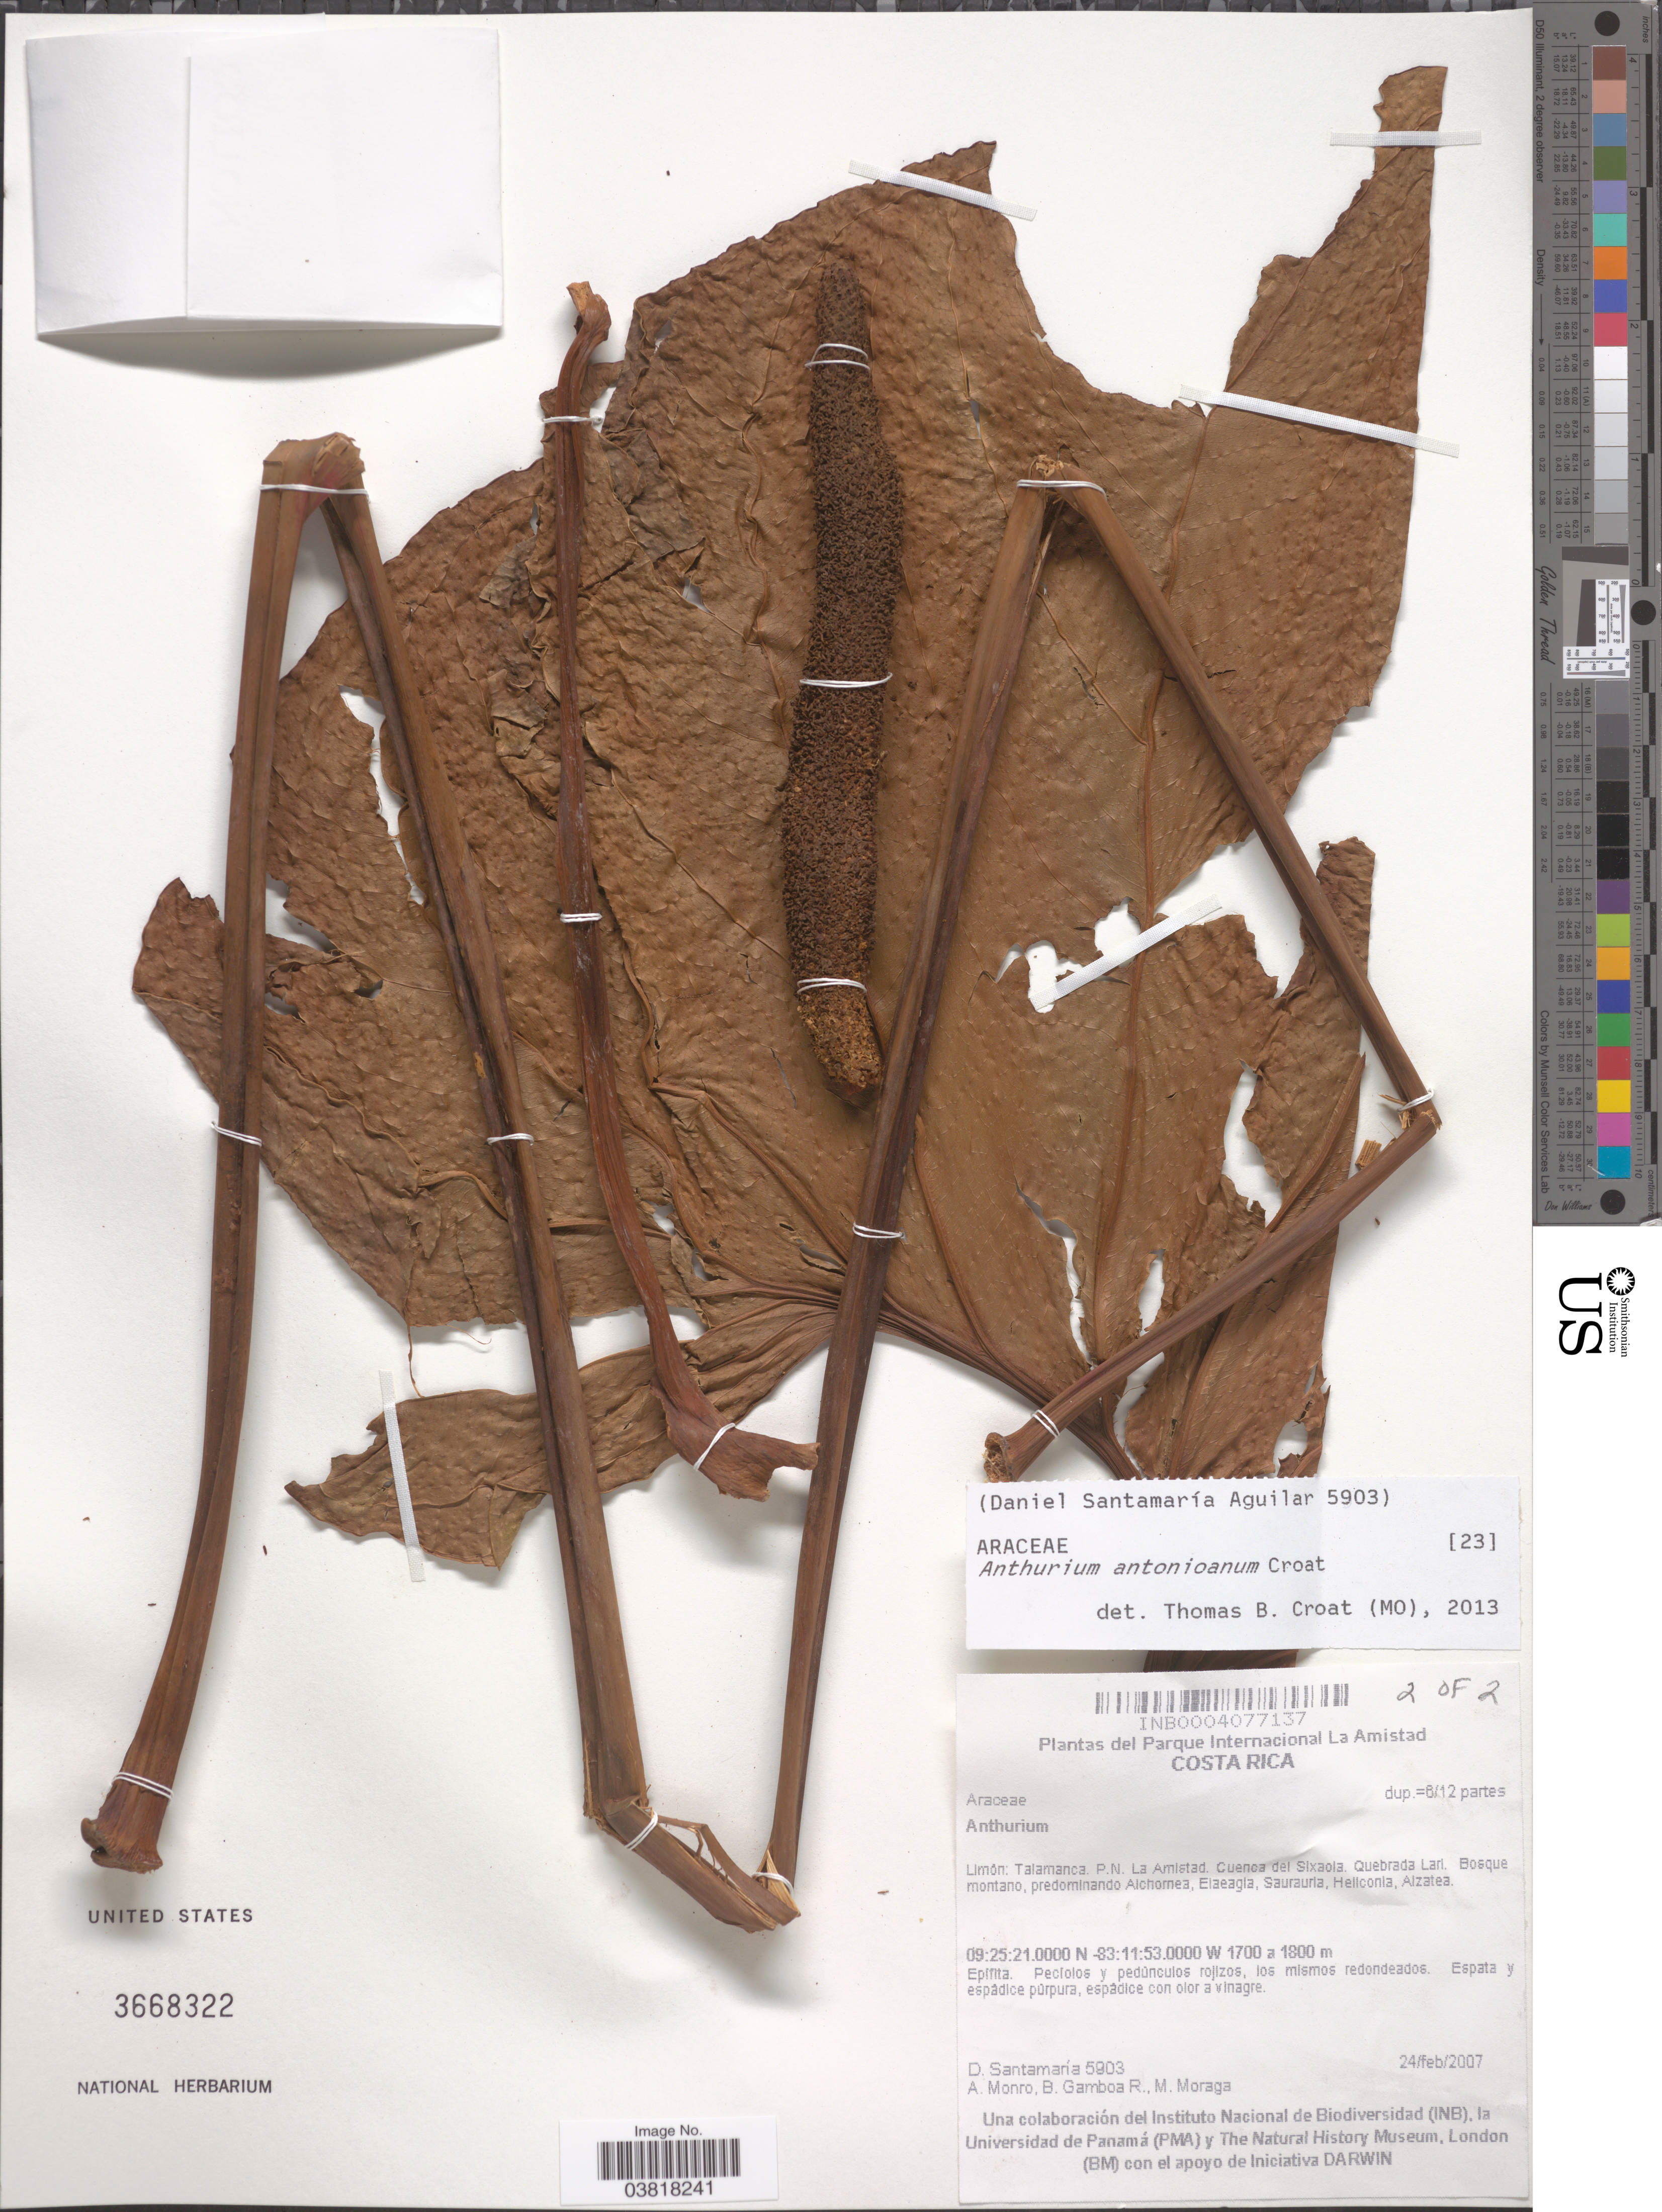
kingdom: Plantae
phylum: Tracheophyta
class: Liliopsida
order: Alismatales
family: Araceae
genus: Anthurium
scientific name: Anthurium antonioanum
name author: Croat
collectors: D. Santamaria, A. Monro, B. Gamboa R. & M. Moraga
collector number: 5903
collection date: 2007-02-24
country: Costa Rica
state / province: Limón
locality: Parque Internacional La Amistad. Talamanca. P.N. La Amistad. Cuenca del Sixaola. Quebrada Lari.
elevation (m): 1700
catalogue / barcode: US 3668322